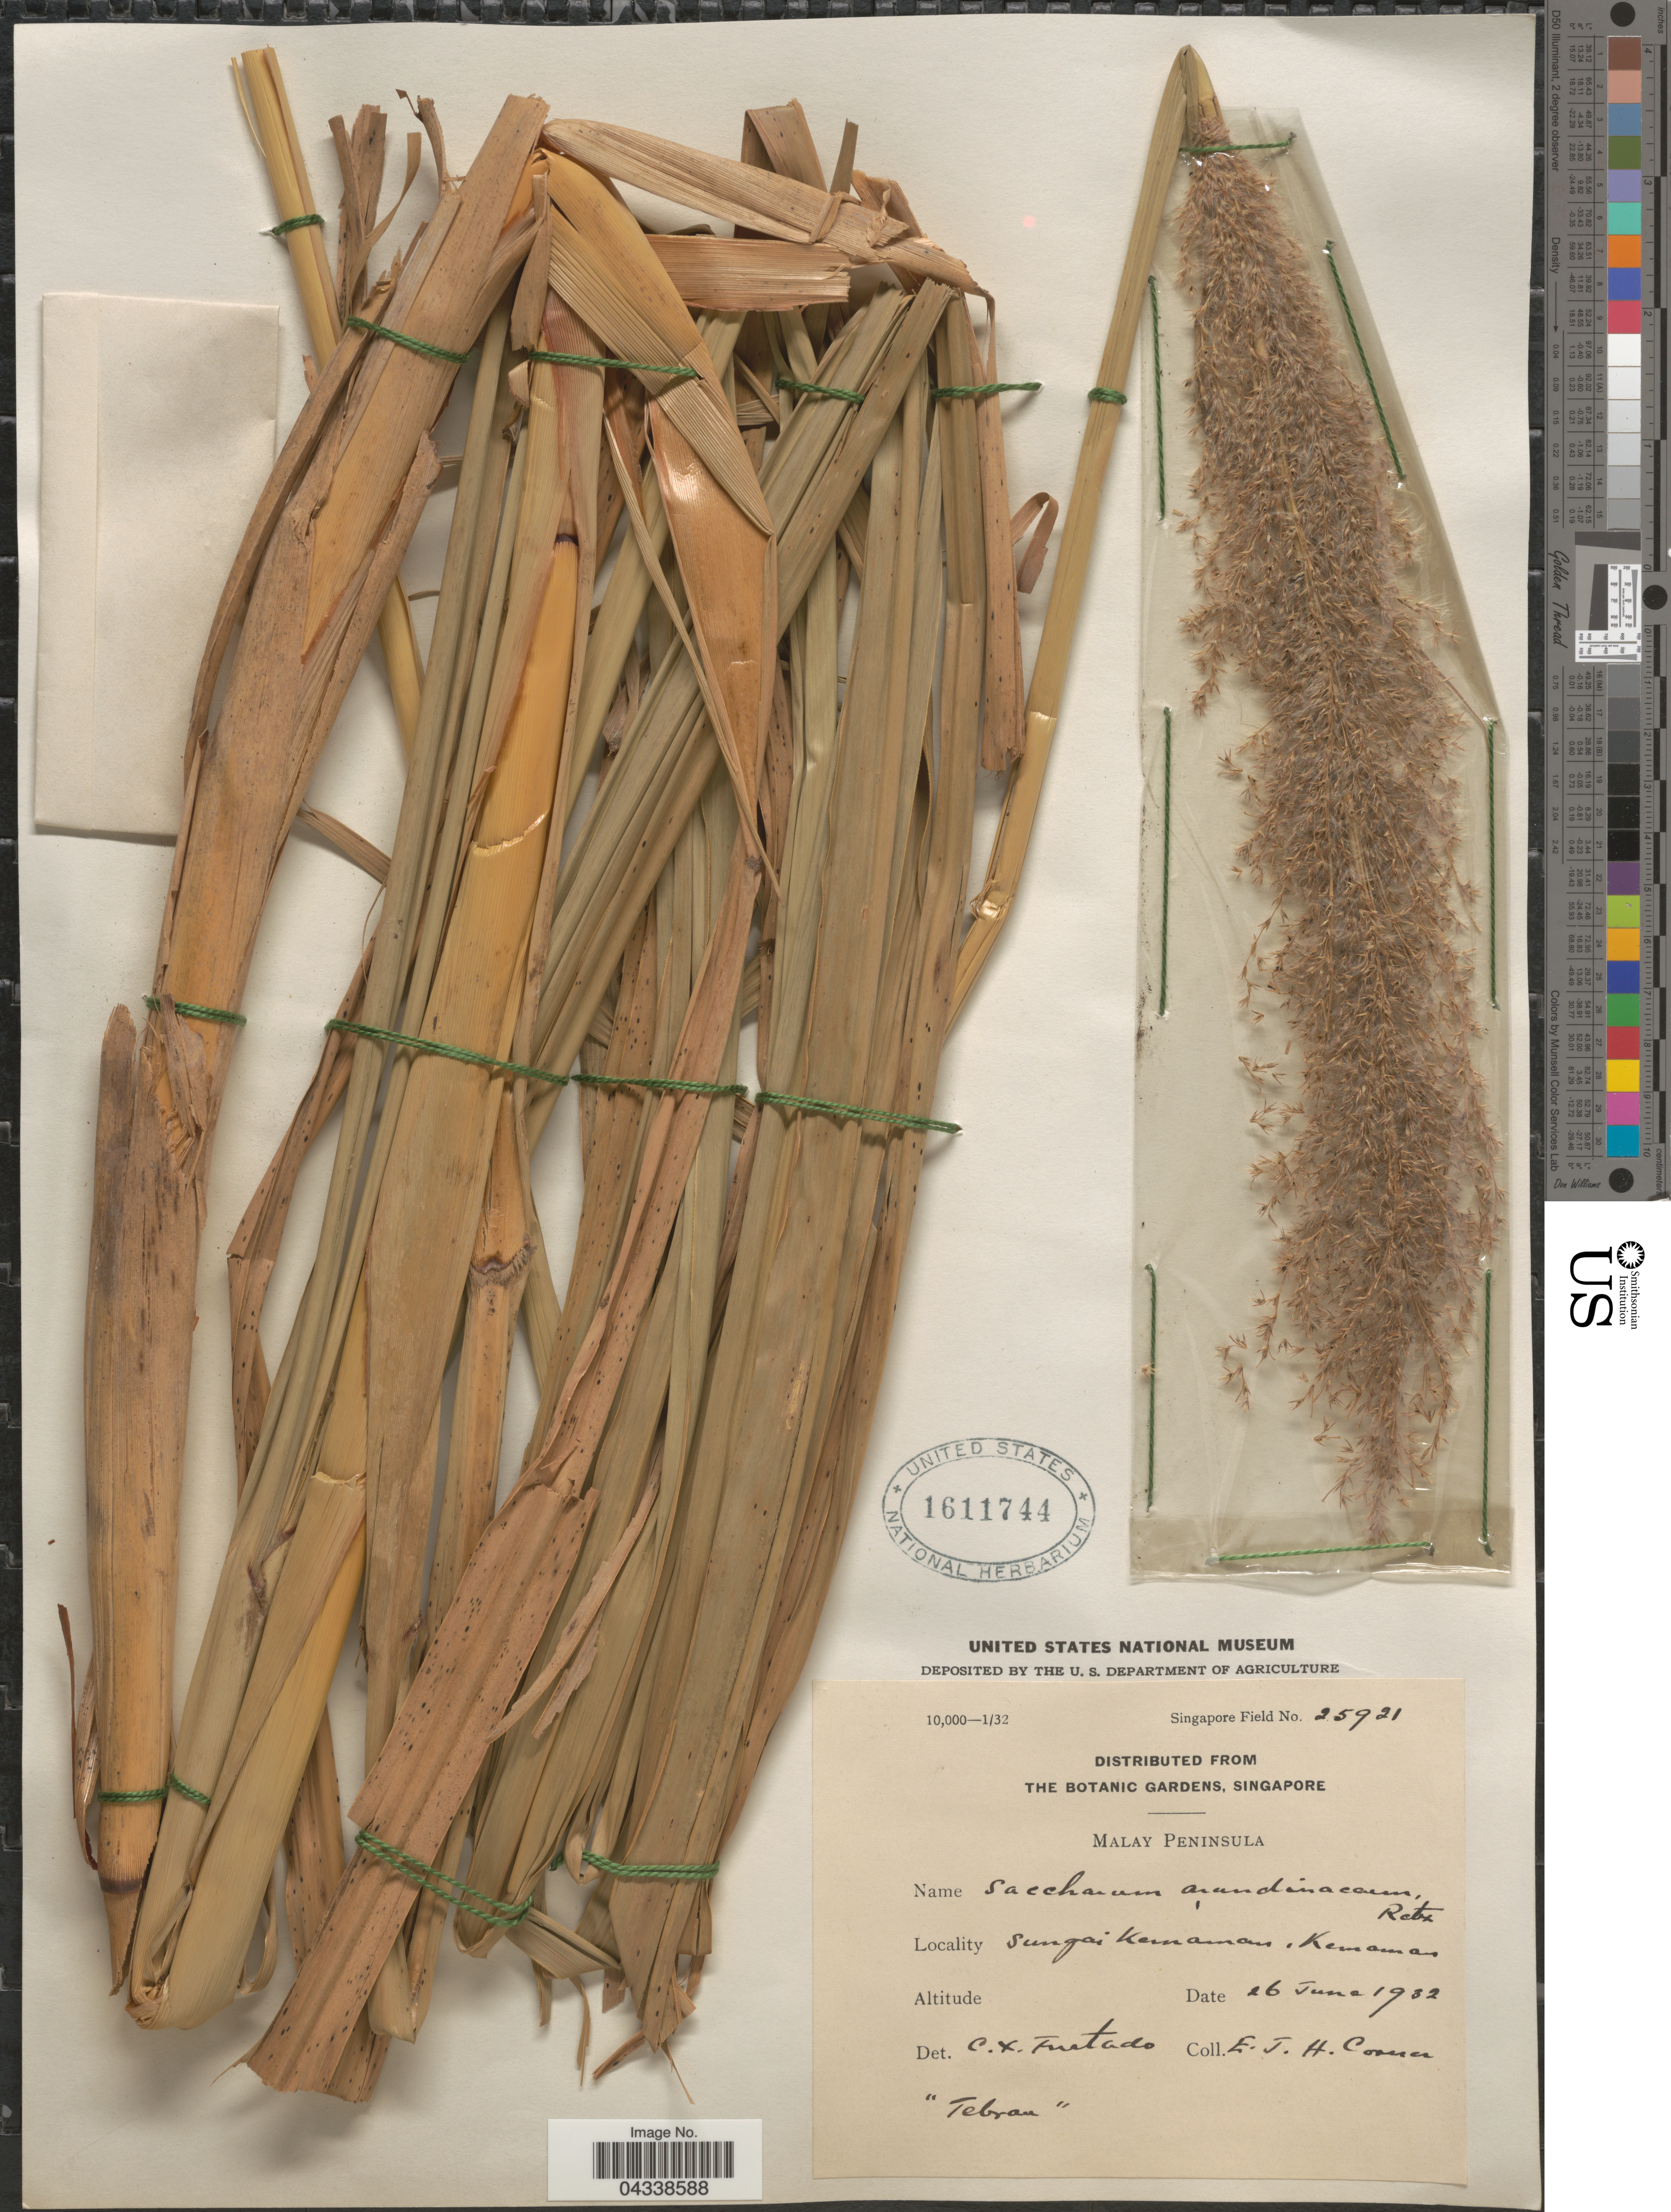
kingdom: Plantae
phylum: Tracheophyta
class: Liliopsida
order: Poales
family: Poaceae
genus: Tripidium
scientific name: Tripidium arundinaceum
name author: (Retz.) Welker et al.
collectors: E. Corner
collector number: Singapore Field 25921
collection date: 1932-06-26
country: Singapore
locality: Malay Peninsula. Sungai Kemaman, Kemaman.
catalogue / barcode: US 1611744